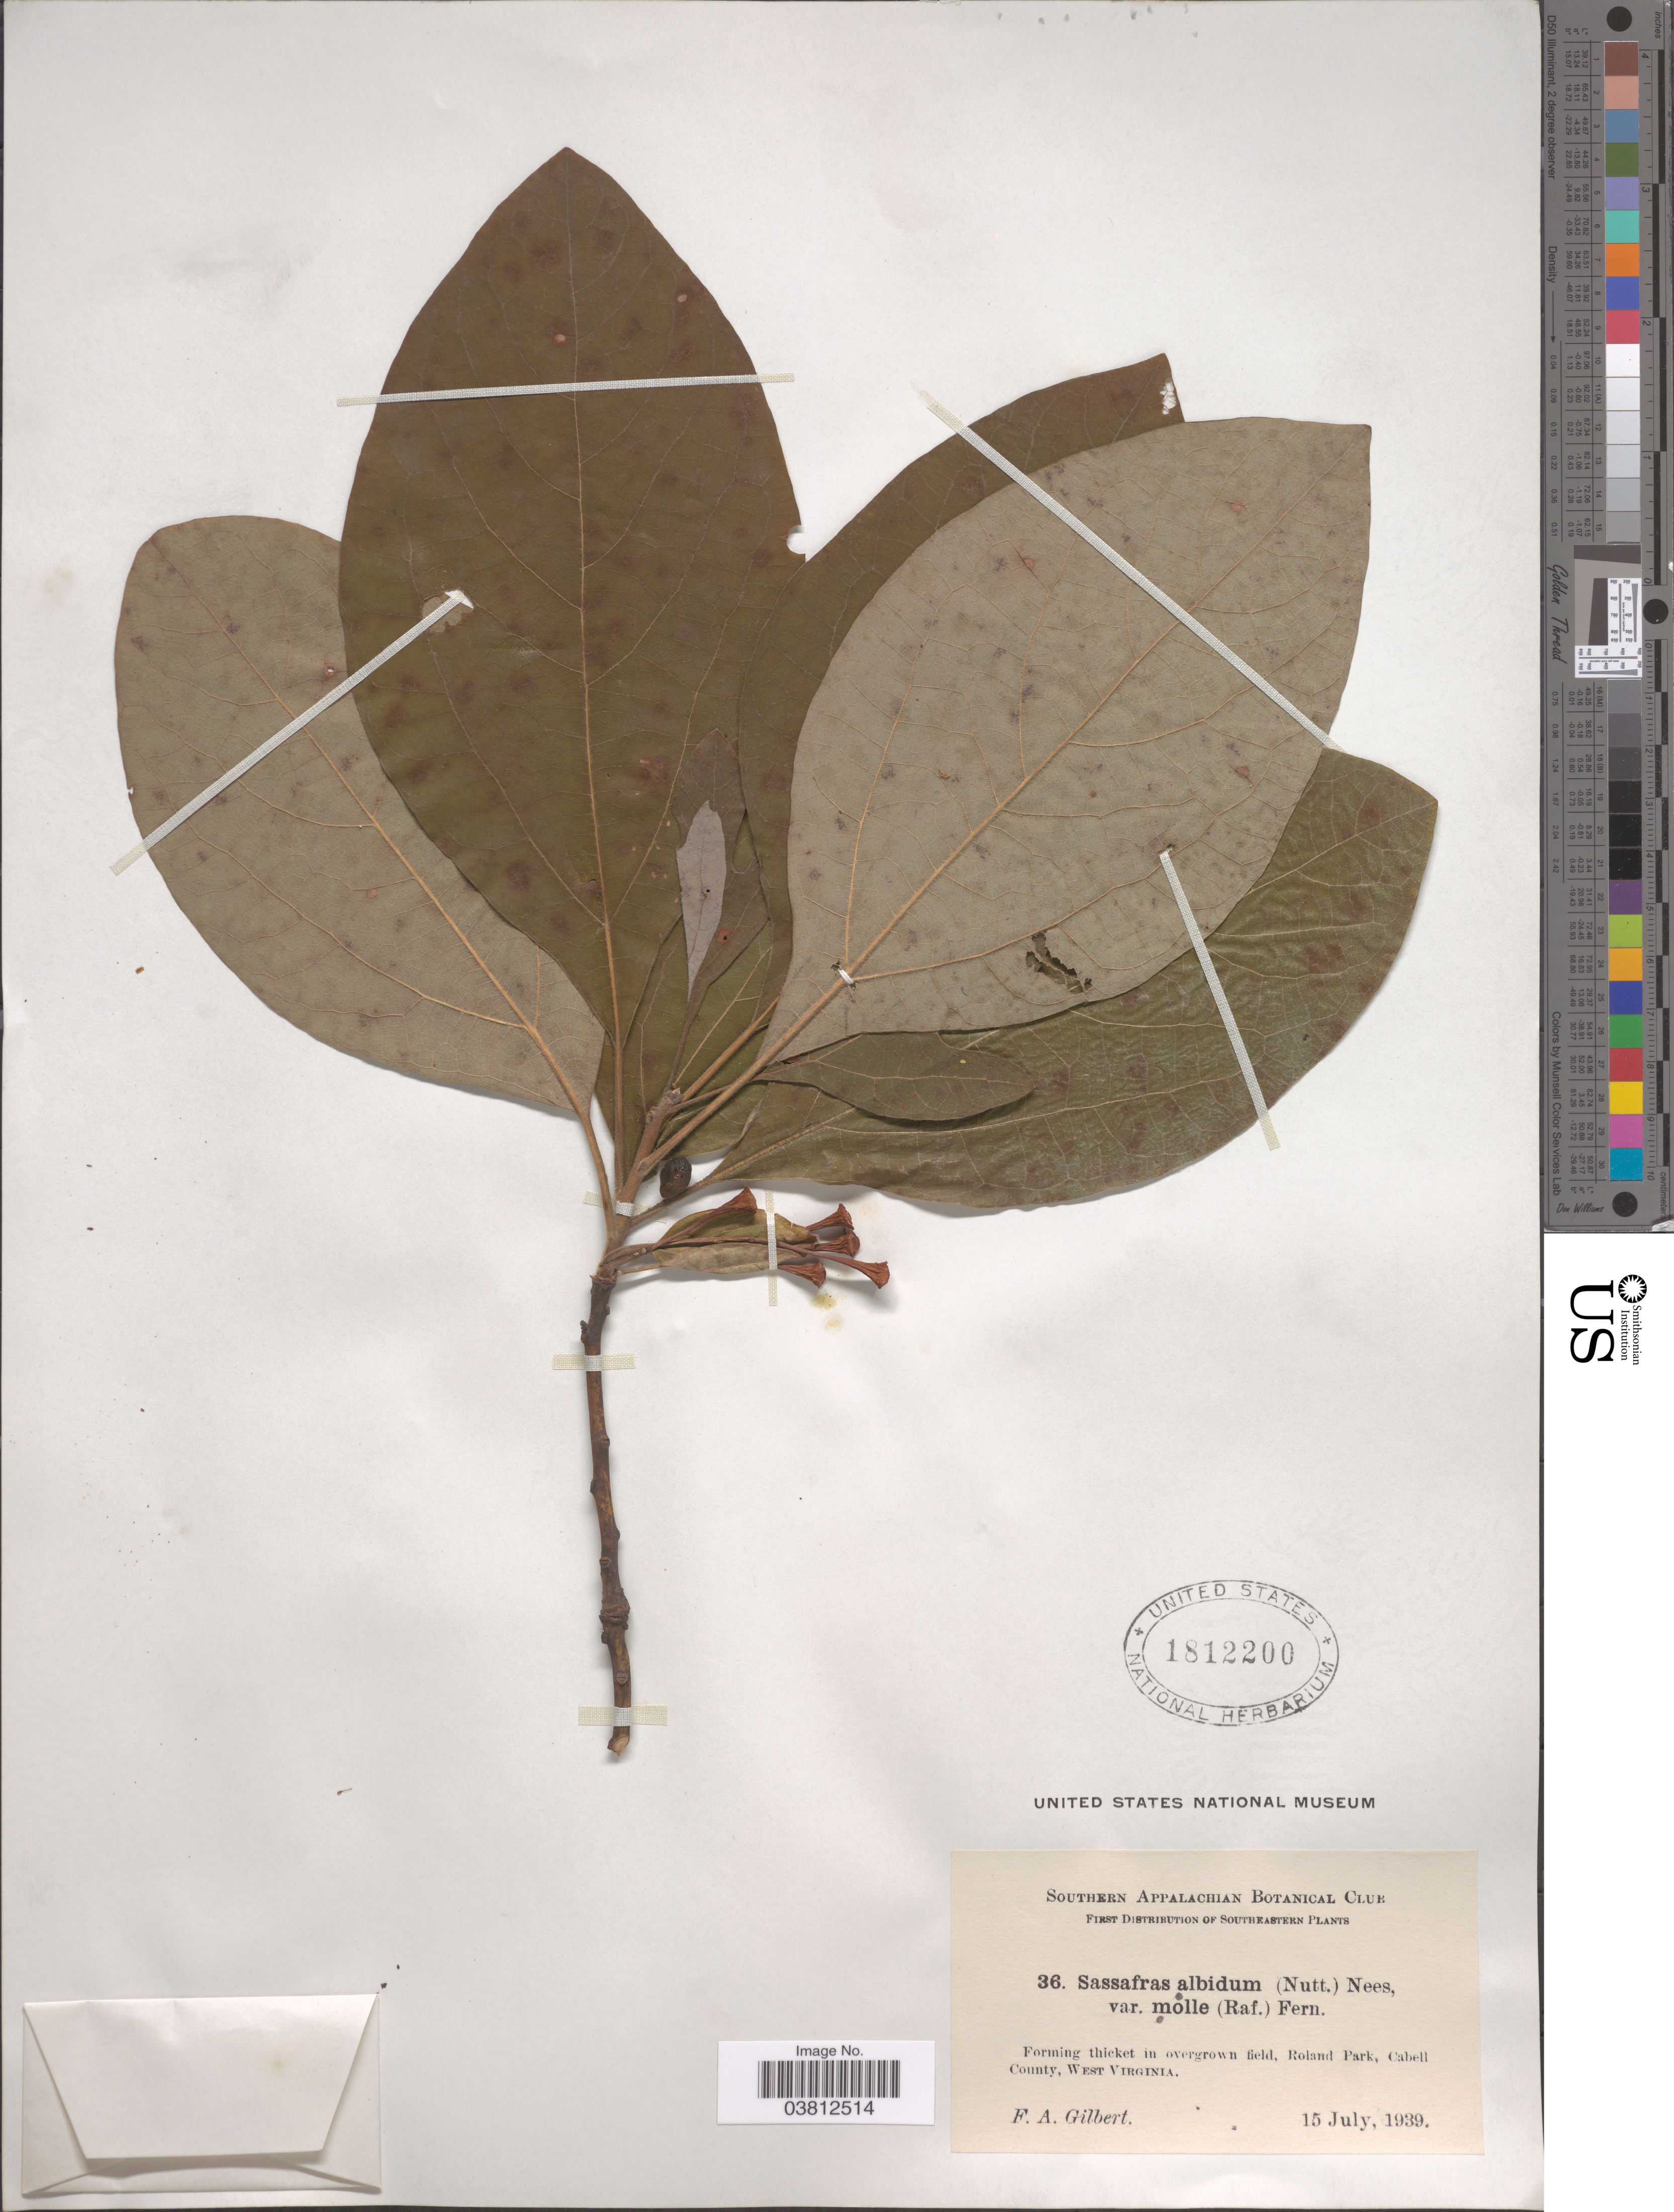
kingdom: Plantae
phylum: Tracheophyta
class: Magnoliopsida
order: Laurales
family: Lauraceae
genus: Sassafras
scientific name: Sassafras albidum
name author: (Nutt.) Nees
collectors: F. A. Gilbert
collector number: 36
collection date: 1939-07-15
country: United States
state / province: West Virginia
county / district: Cabell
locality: Froming thicket in overgrown field, Roland Park, Cabell County.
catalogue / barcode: US 1812200